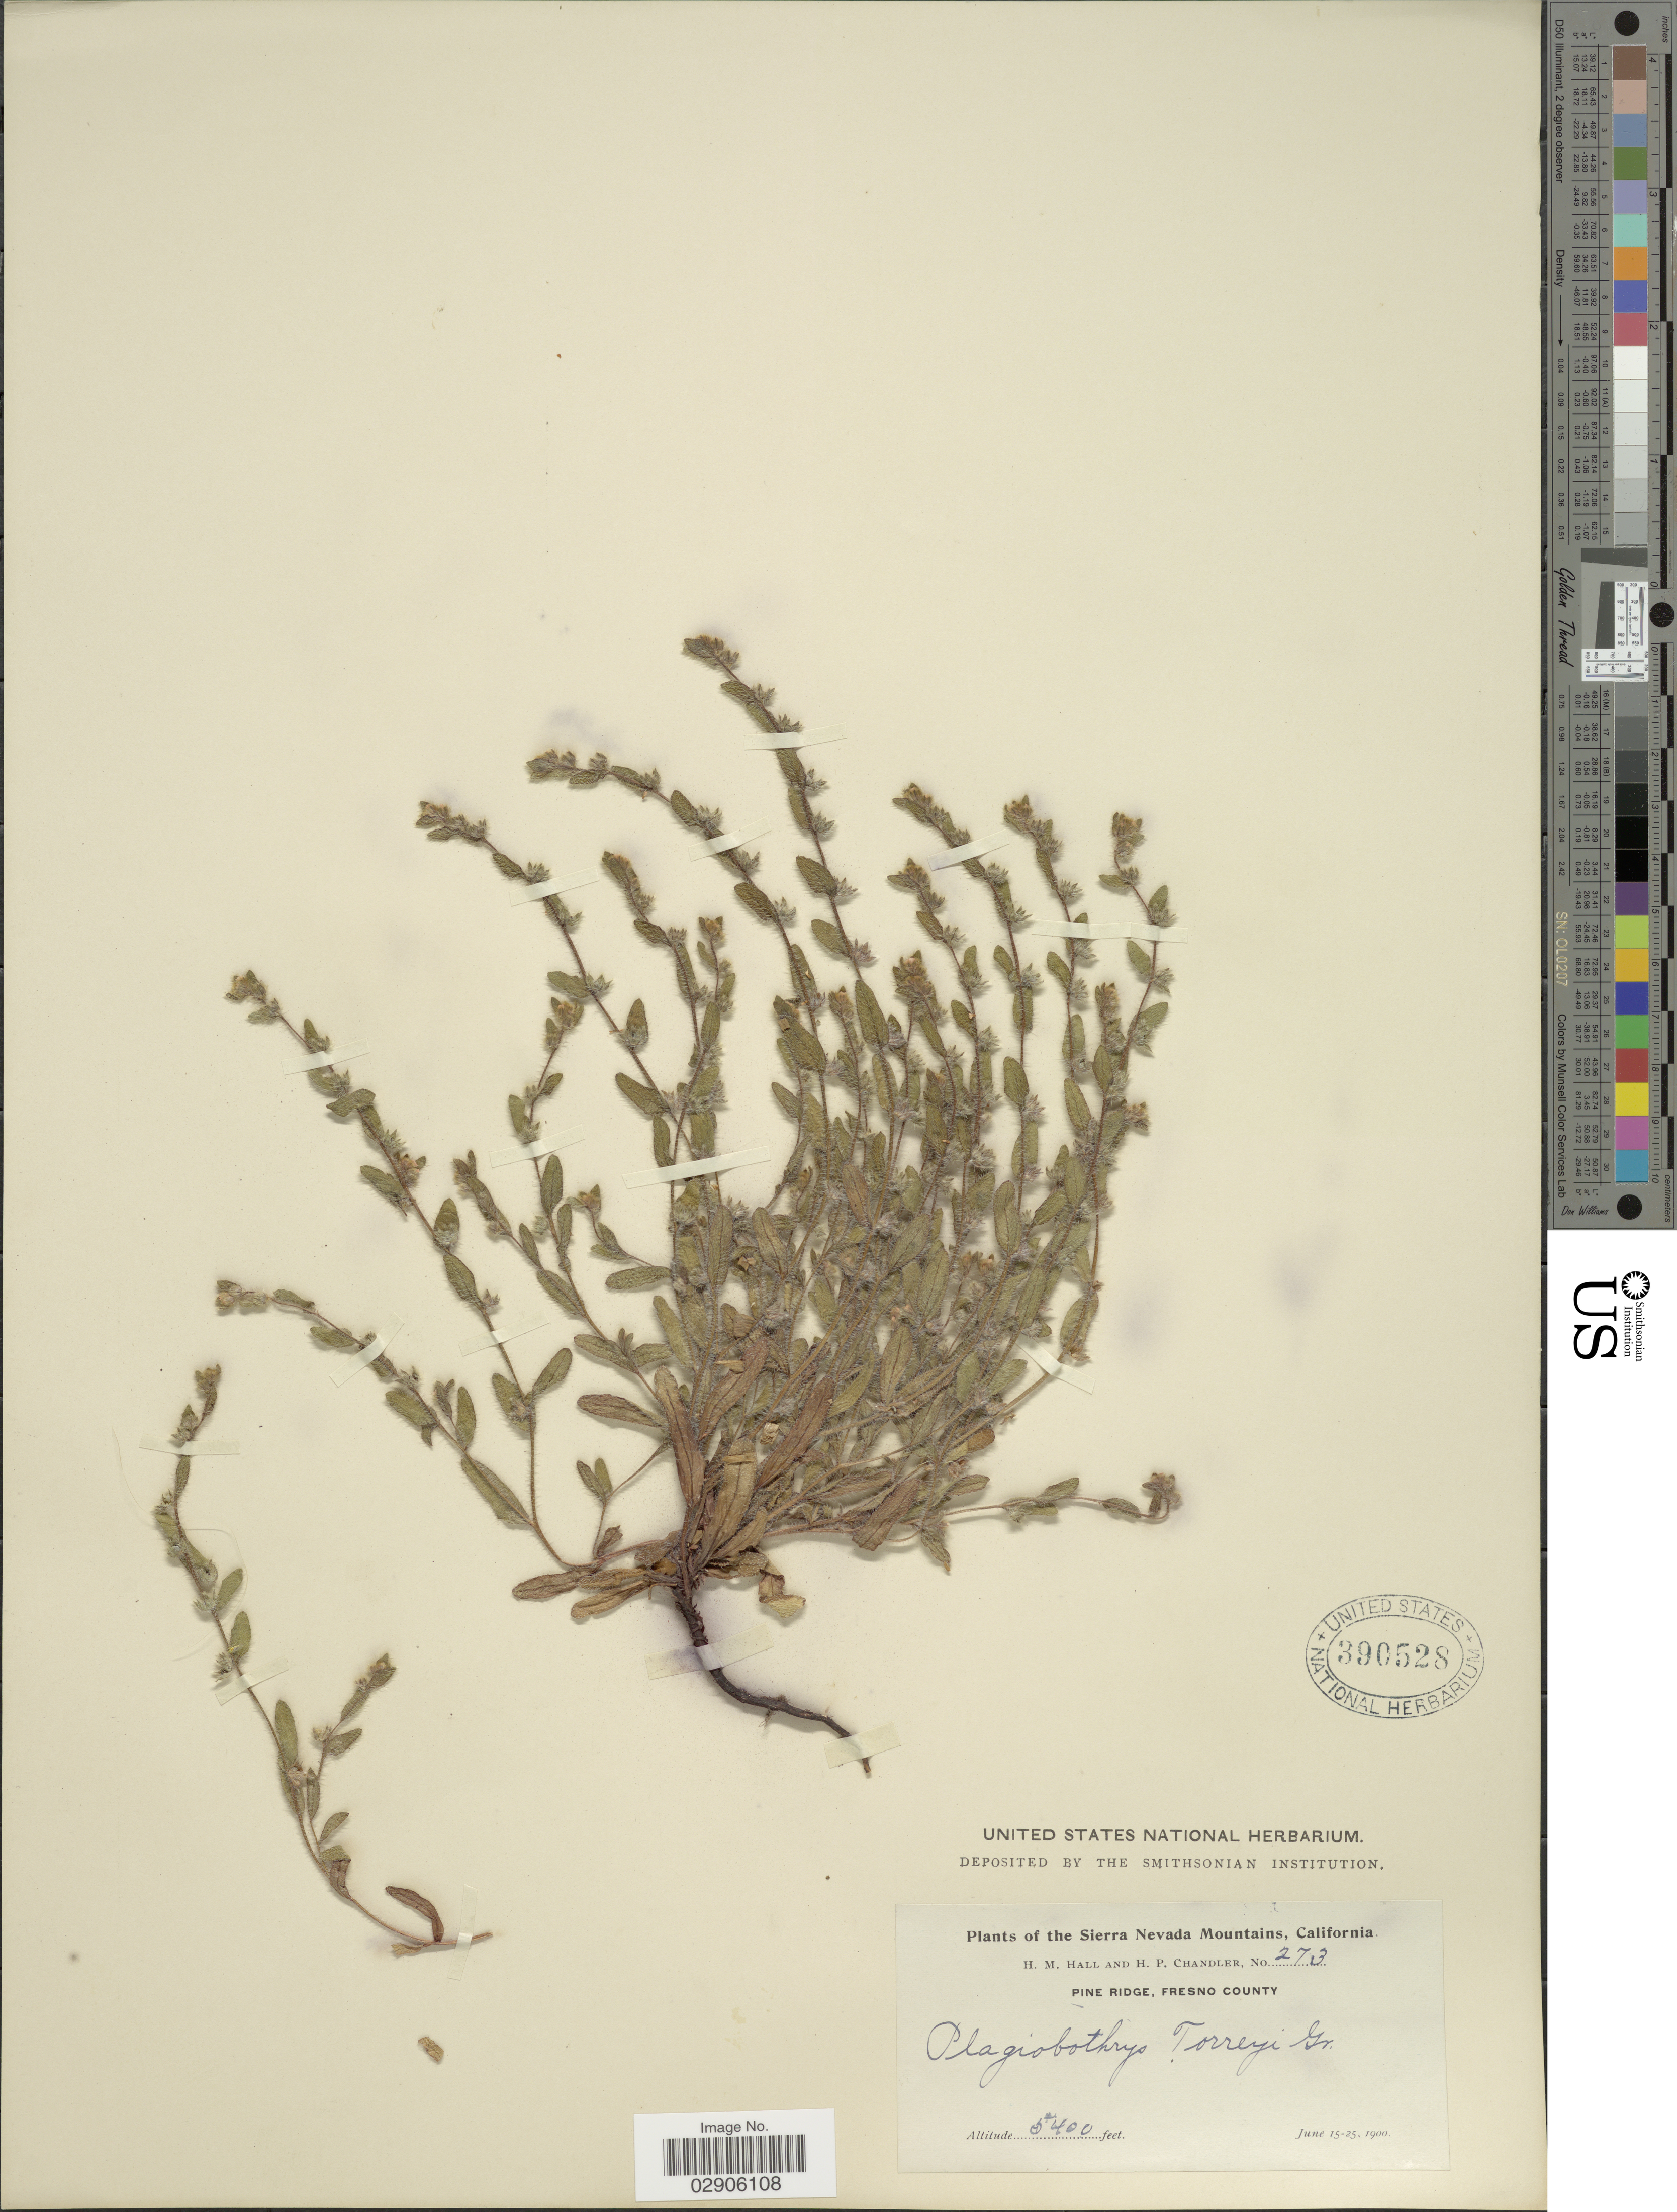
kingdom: Plantae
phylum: Tracheophyta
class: Magnoliopsida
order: Boraginales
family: Boraginaceae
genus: Plagiobothrys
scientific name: Plagiobothrys torreyi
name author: A. Gray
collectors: H. M. Hall & H. Chandler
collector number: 273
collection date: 1900-06-15/1900-06-25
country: United States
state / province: California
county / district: Fresno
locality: The Sierra Nevada Mountains, California, Pine Ridge, Fresno County.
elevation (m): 1646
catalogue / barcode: US 390528